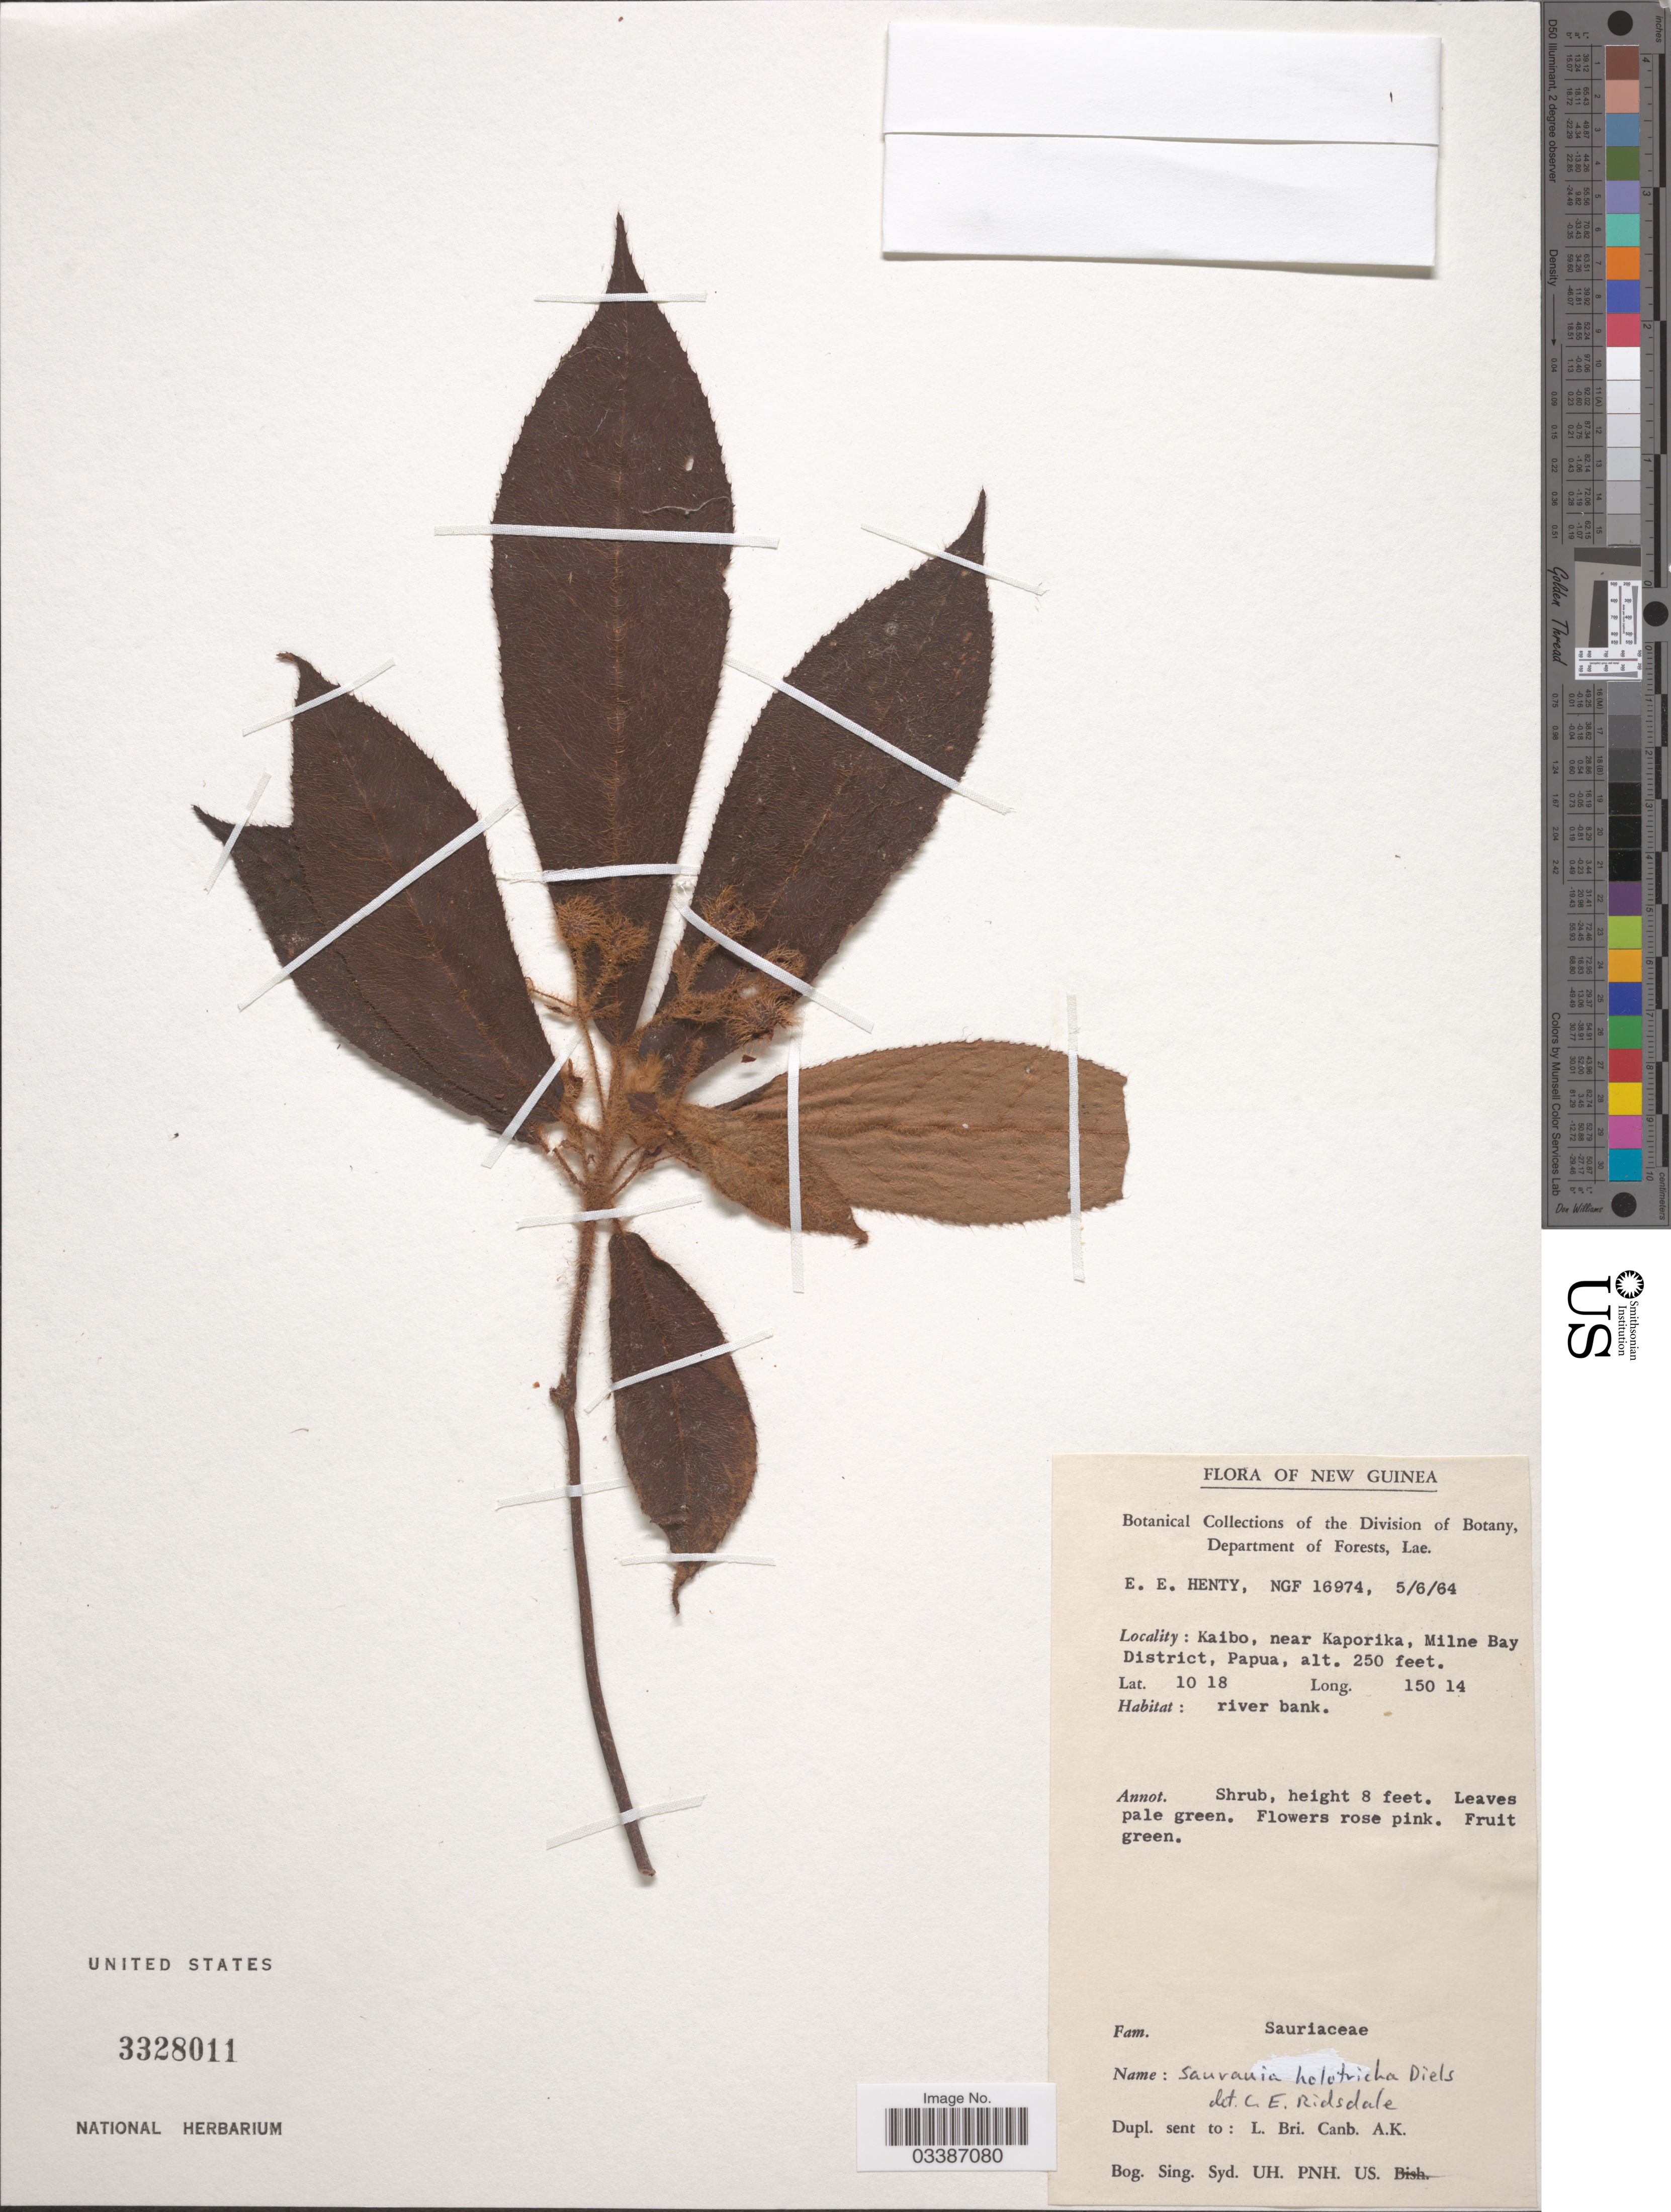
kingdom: Plantae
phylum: Tracheophyta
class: Magnoliopsida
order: Ericales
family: Actinidiaceae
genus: Saurauia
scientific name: Saurauia holotricha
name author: Diels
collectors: E. Henty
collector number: NGF16974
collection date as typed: Transcribed d/m/y: 5/6/64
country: Papua New Guinea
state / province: Milne Bay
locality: New Guinea. Kaibo, near Kaporika, Milne Bay District, Papua.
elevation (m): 76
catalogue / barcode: US 3328011